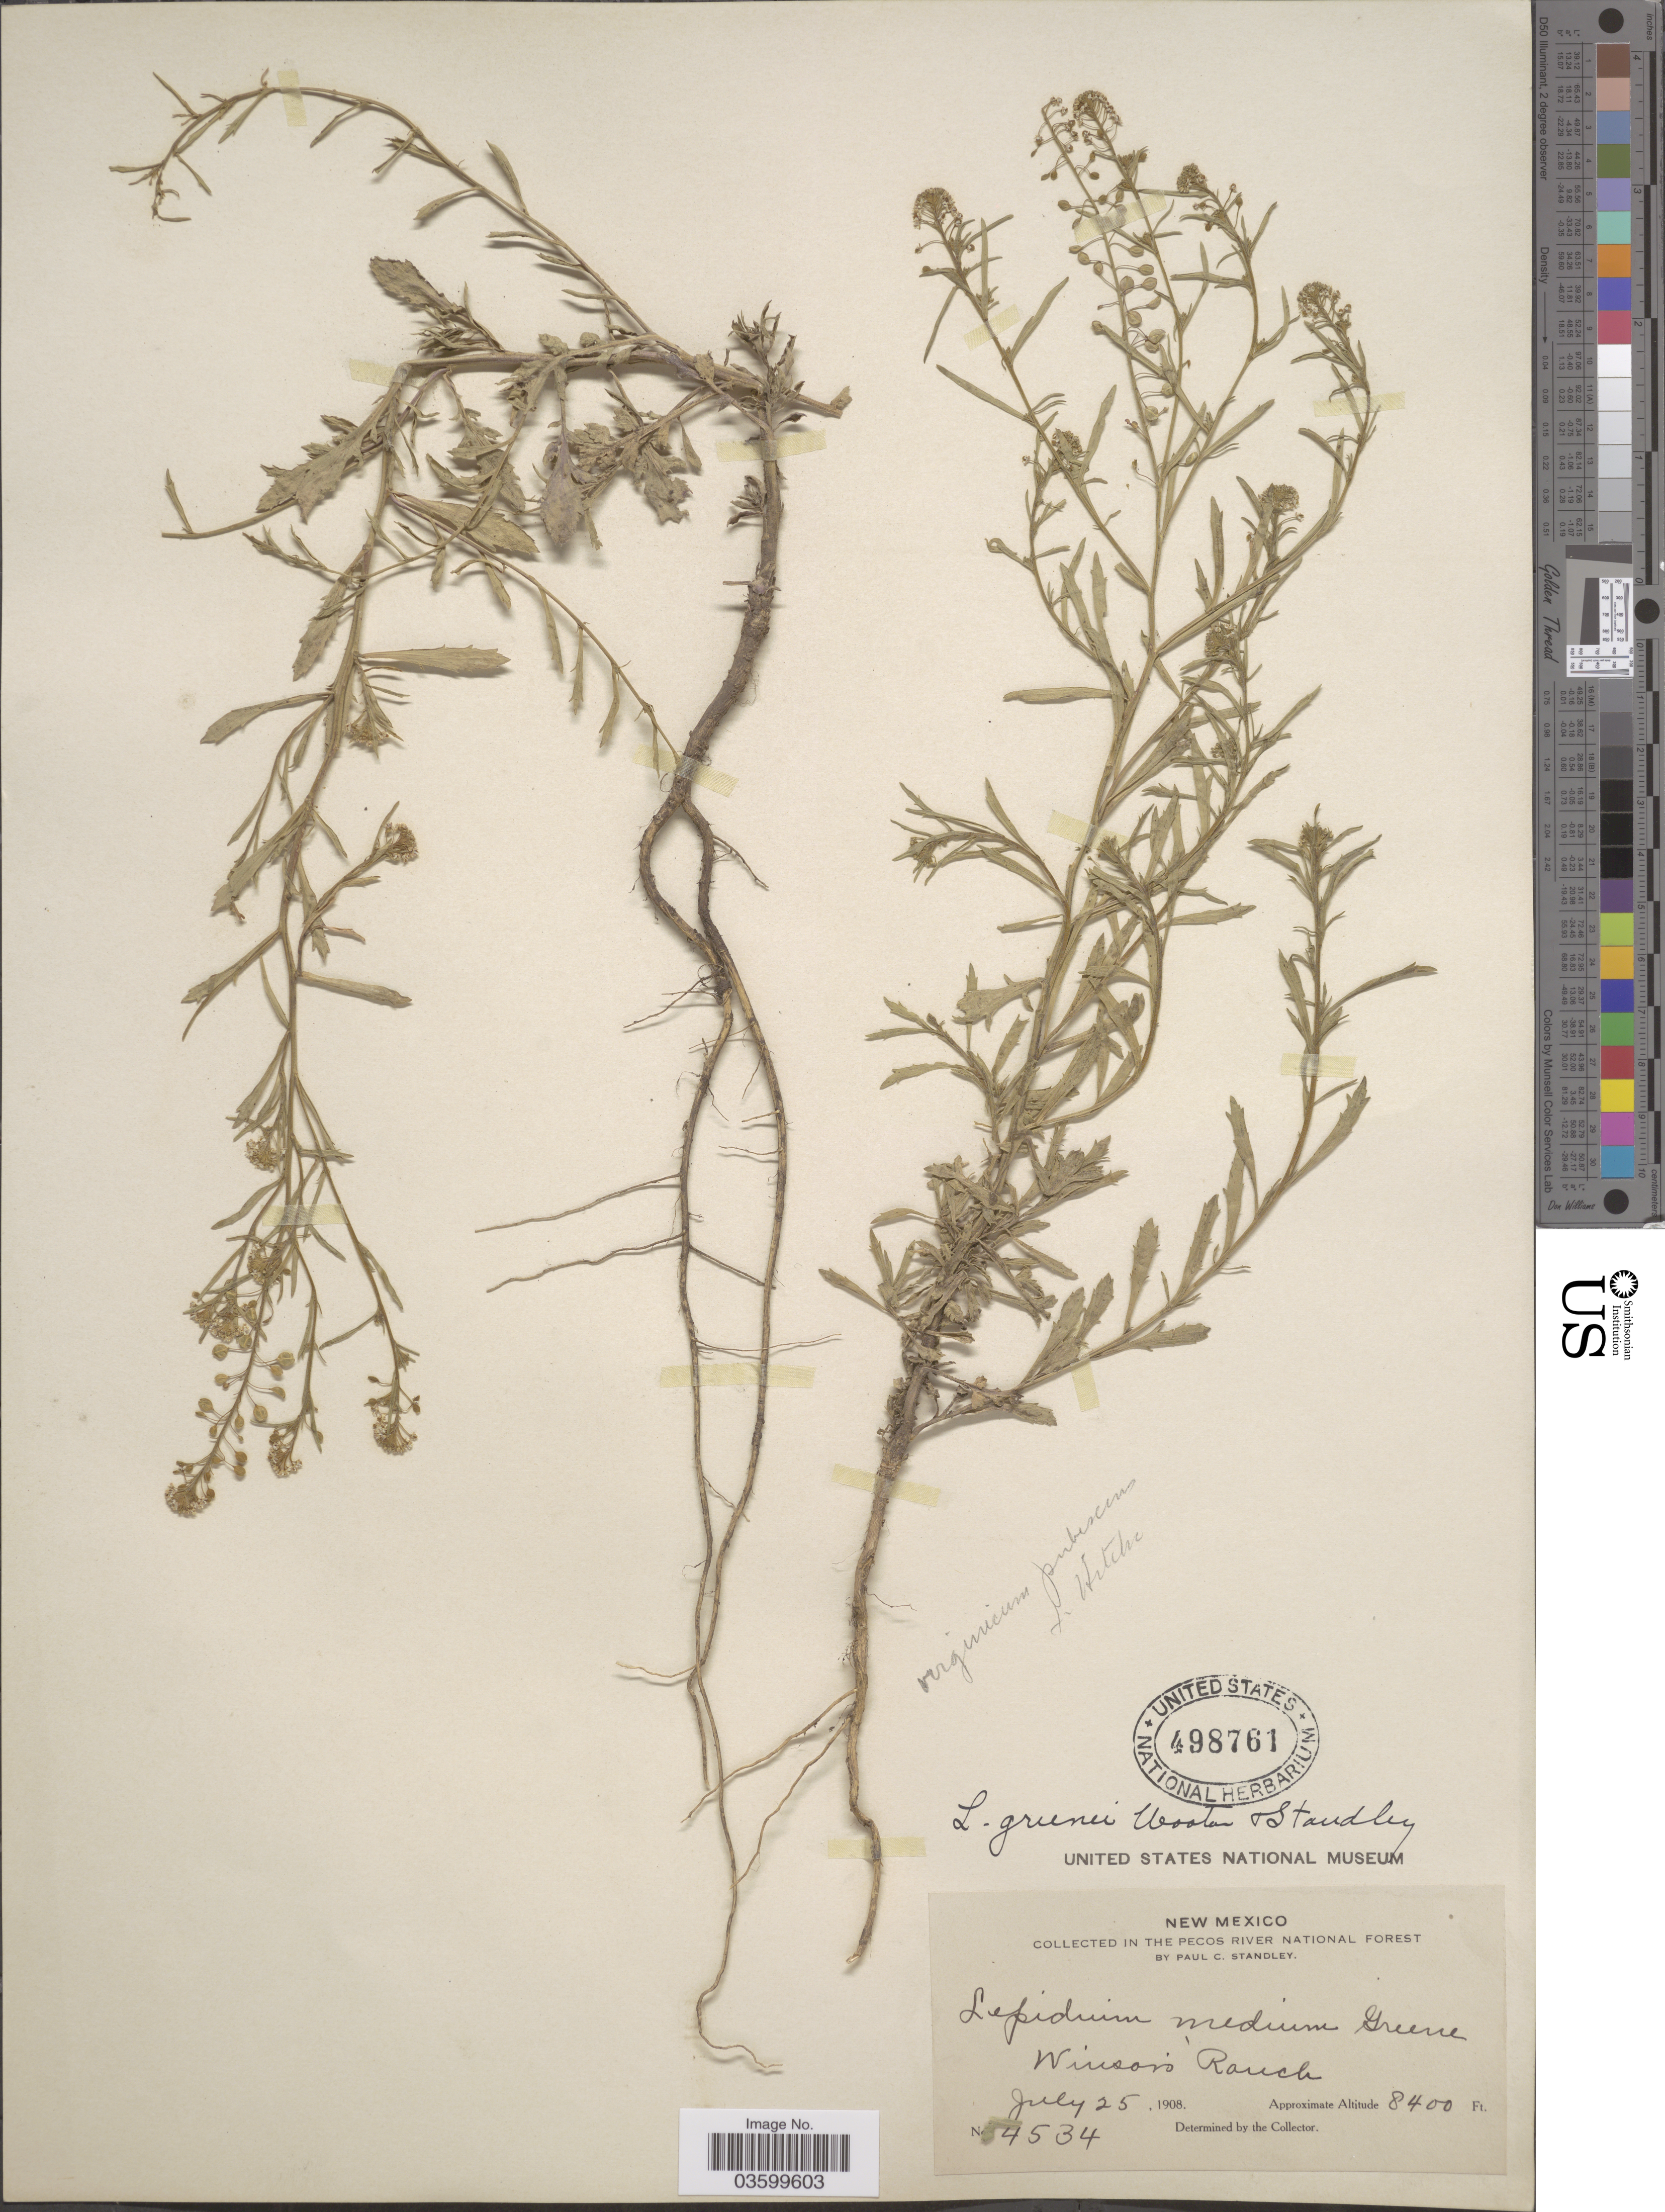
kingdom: Plantae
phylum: Tracheophyta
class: Magnoliopsida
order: Brassicales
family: Brassicaceae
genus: Lepidium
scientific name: Lepidium virginicum var. pubescens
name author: (Greene) C.L. Hitchc.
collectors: P. C. Standley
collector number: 4534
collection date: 1908-07-25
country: United States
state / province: New Mexico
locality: In The Pecos River National Forest. Winsor's Ranch.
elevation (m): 2560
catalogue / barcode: US 498761